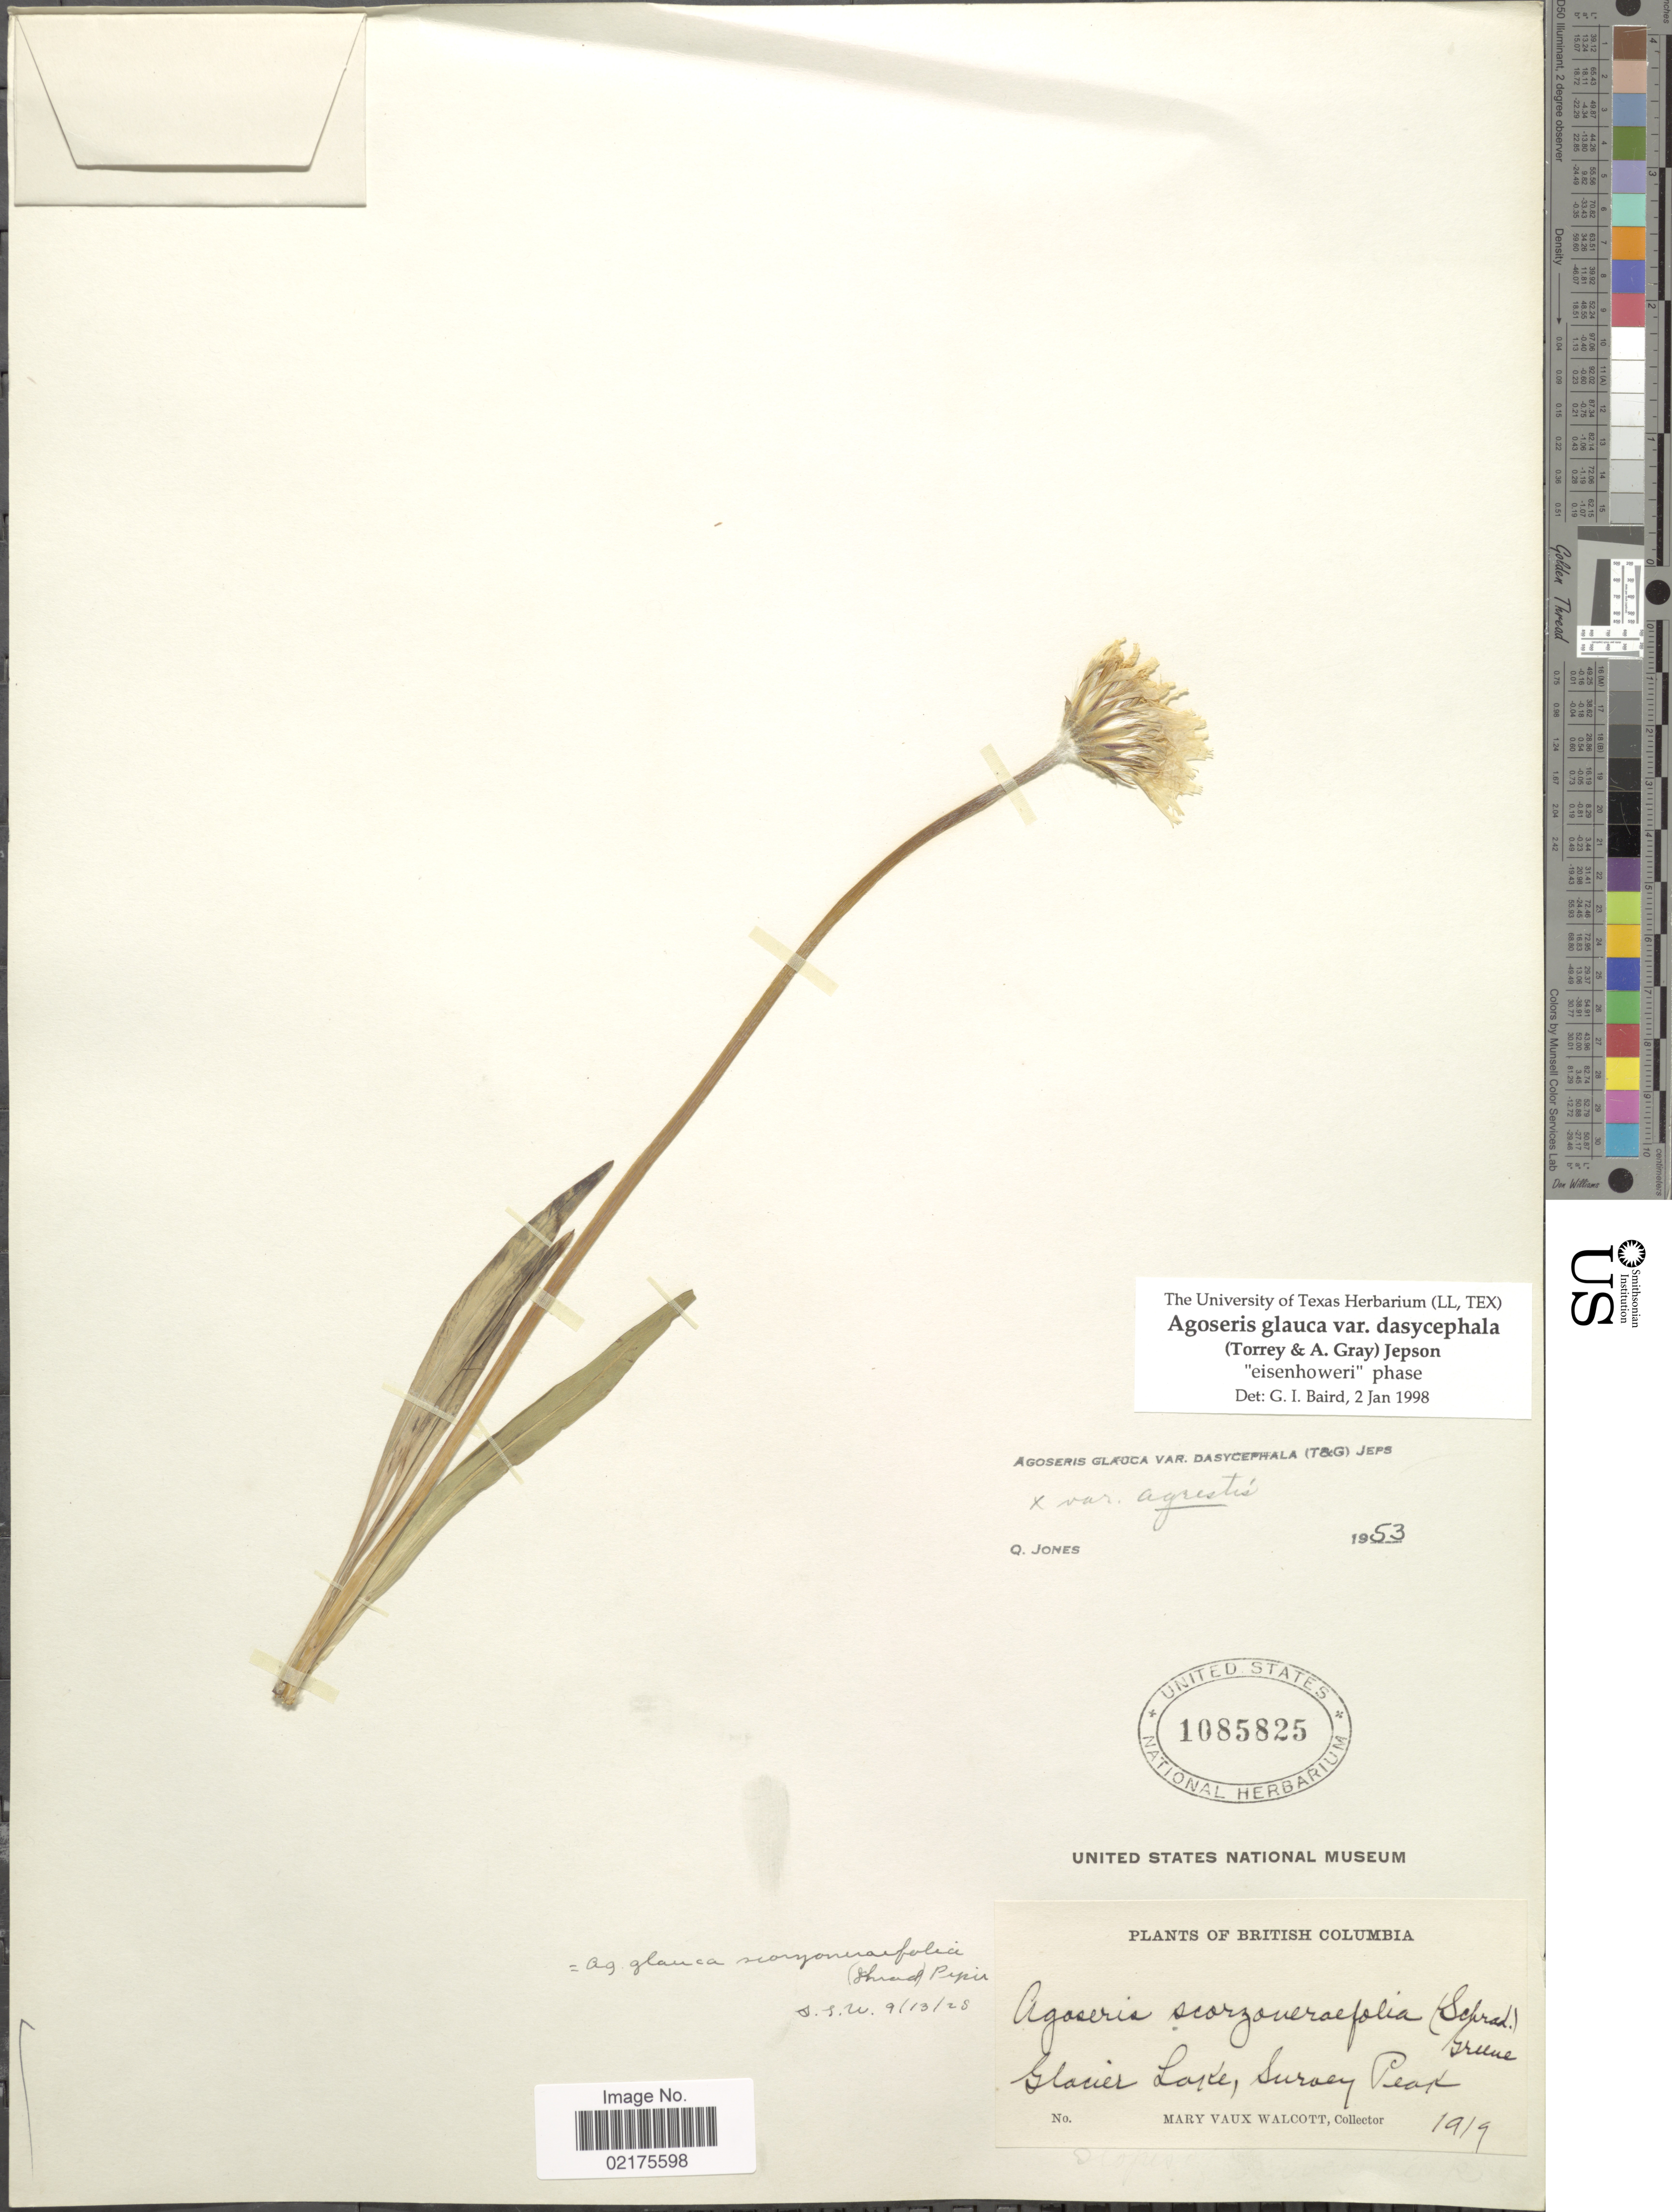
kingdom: Plantae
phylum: Tracheophyta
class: Magnoliopsida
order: Asterales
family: Asteraceae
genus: Agoseris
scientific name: Agoseris glauca var. dasycephala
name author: (Torr. & A. Gray) Jeps.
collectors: M. Walcott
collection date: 1919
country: Canada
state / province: British Columbia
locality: Glacier Lake, Survey Peak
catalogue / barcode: US 1085825